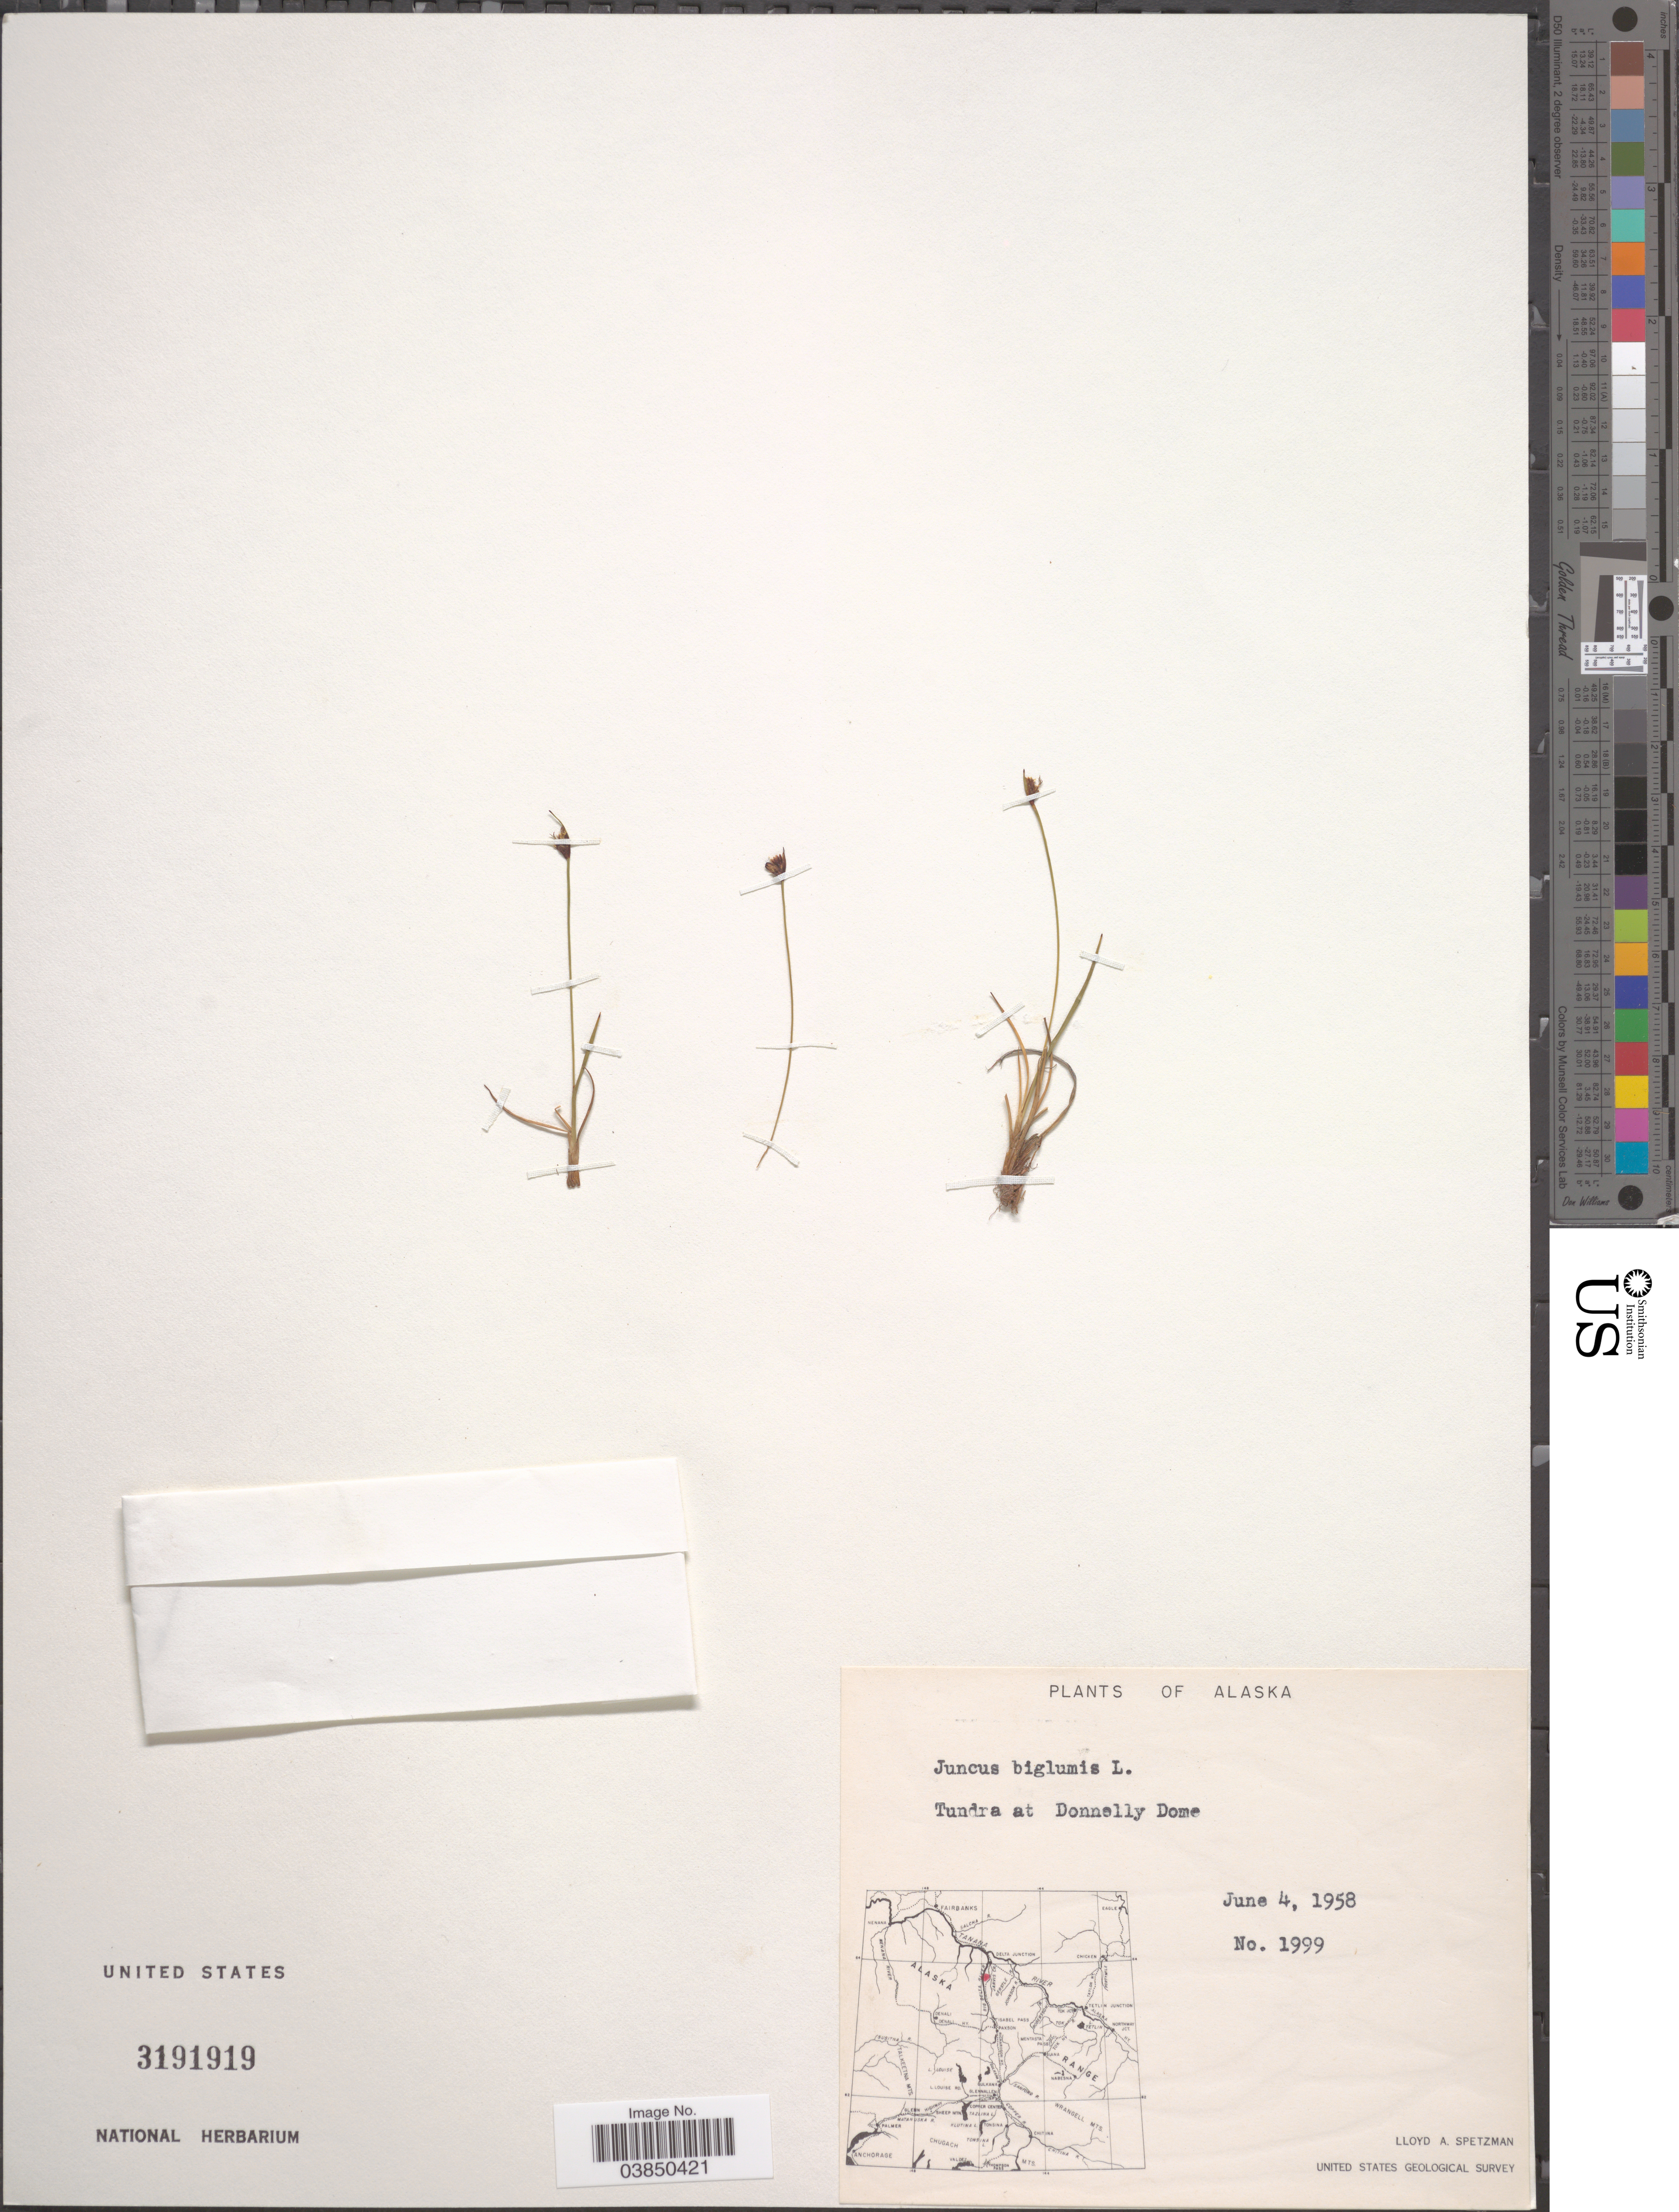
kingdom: Plantae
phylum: Tracheophyta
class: Liliopsida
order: Poales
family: Juncaceae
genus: Juncus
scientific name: Juncus biglumis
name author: L.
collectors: L. Spetzman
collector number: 1999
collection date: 1958-06-04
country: United States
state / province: Alaska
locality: Tundra at Donnelly Dome.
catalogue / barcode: US 3191919